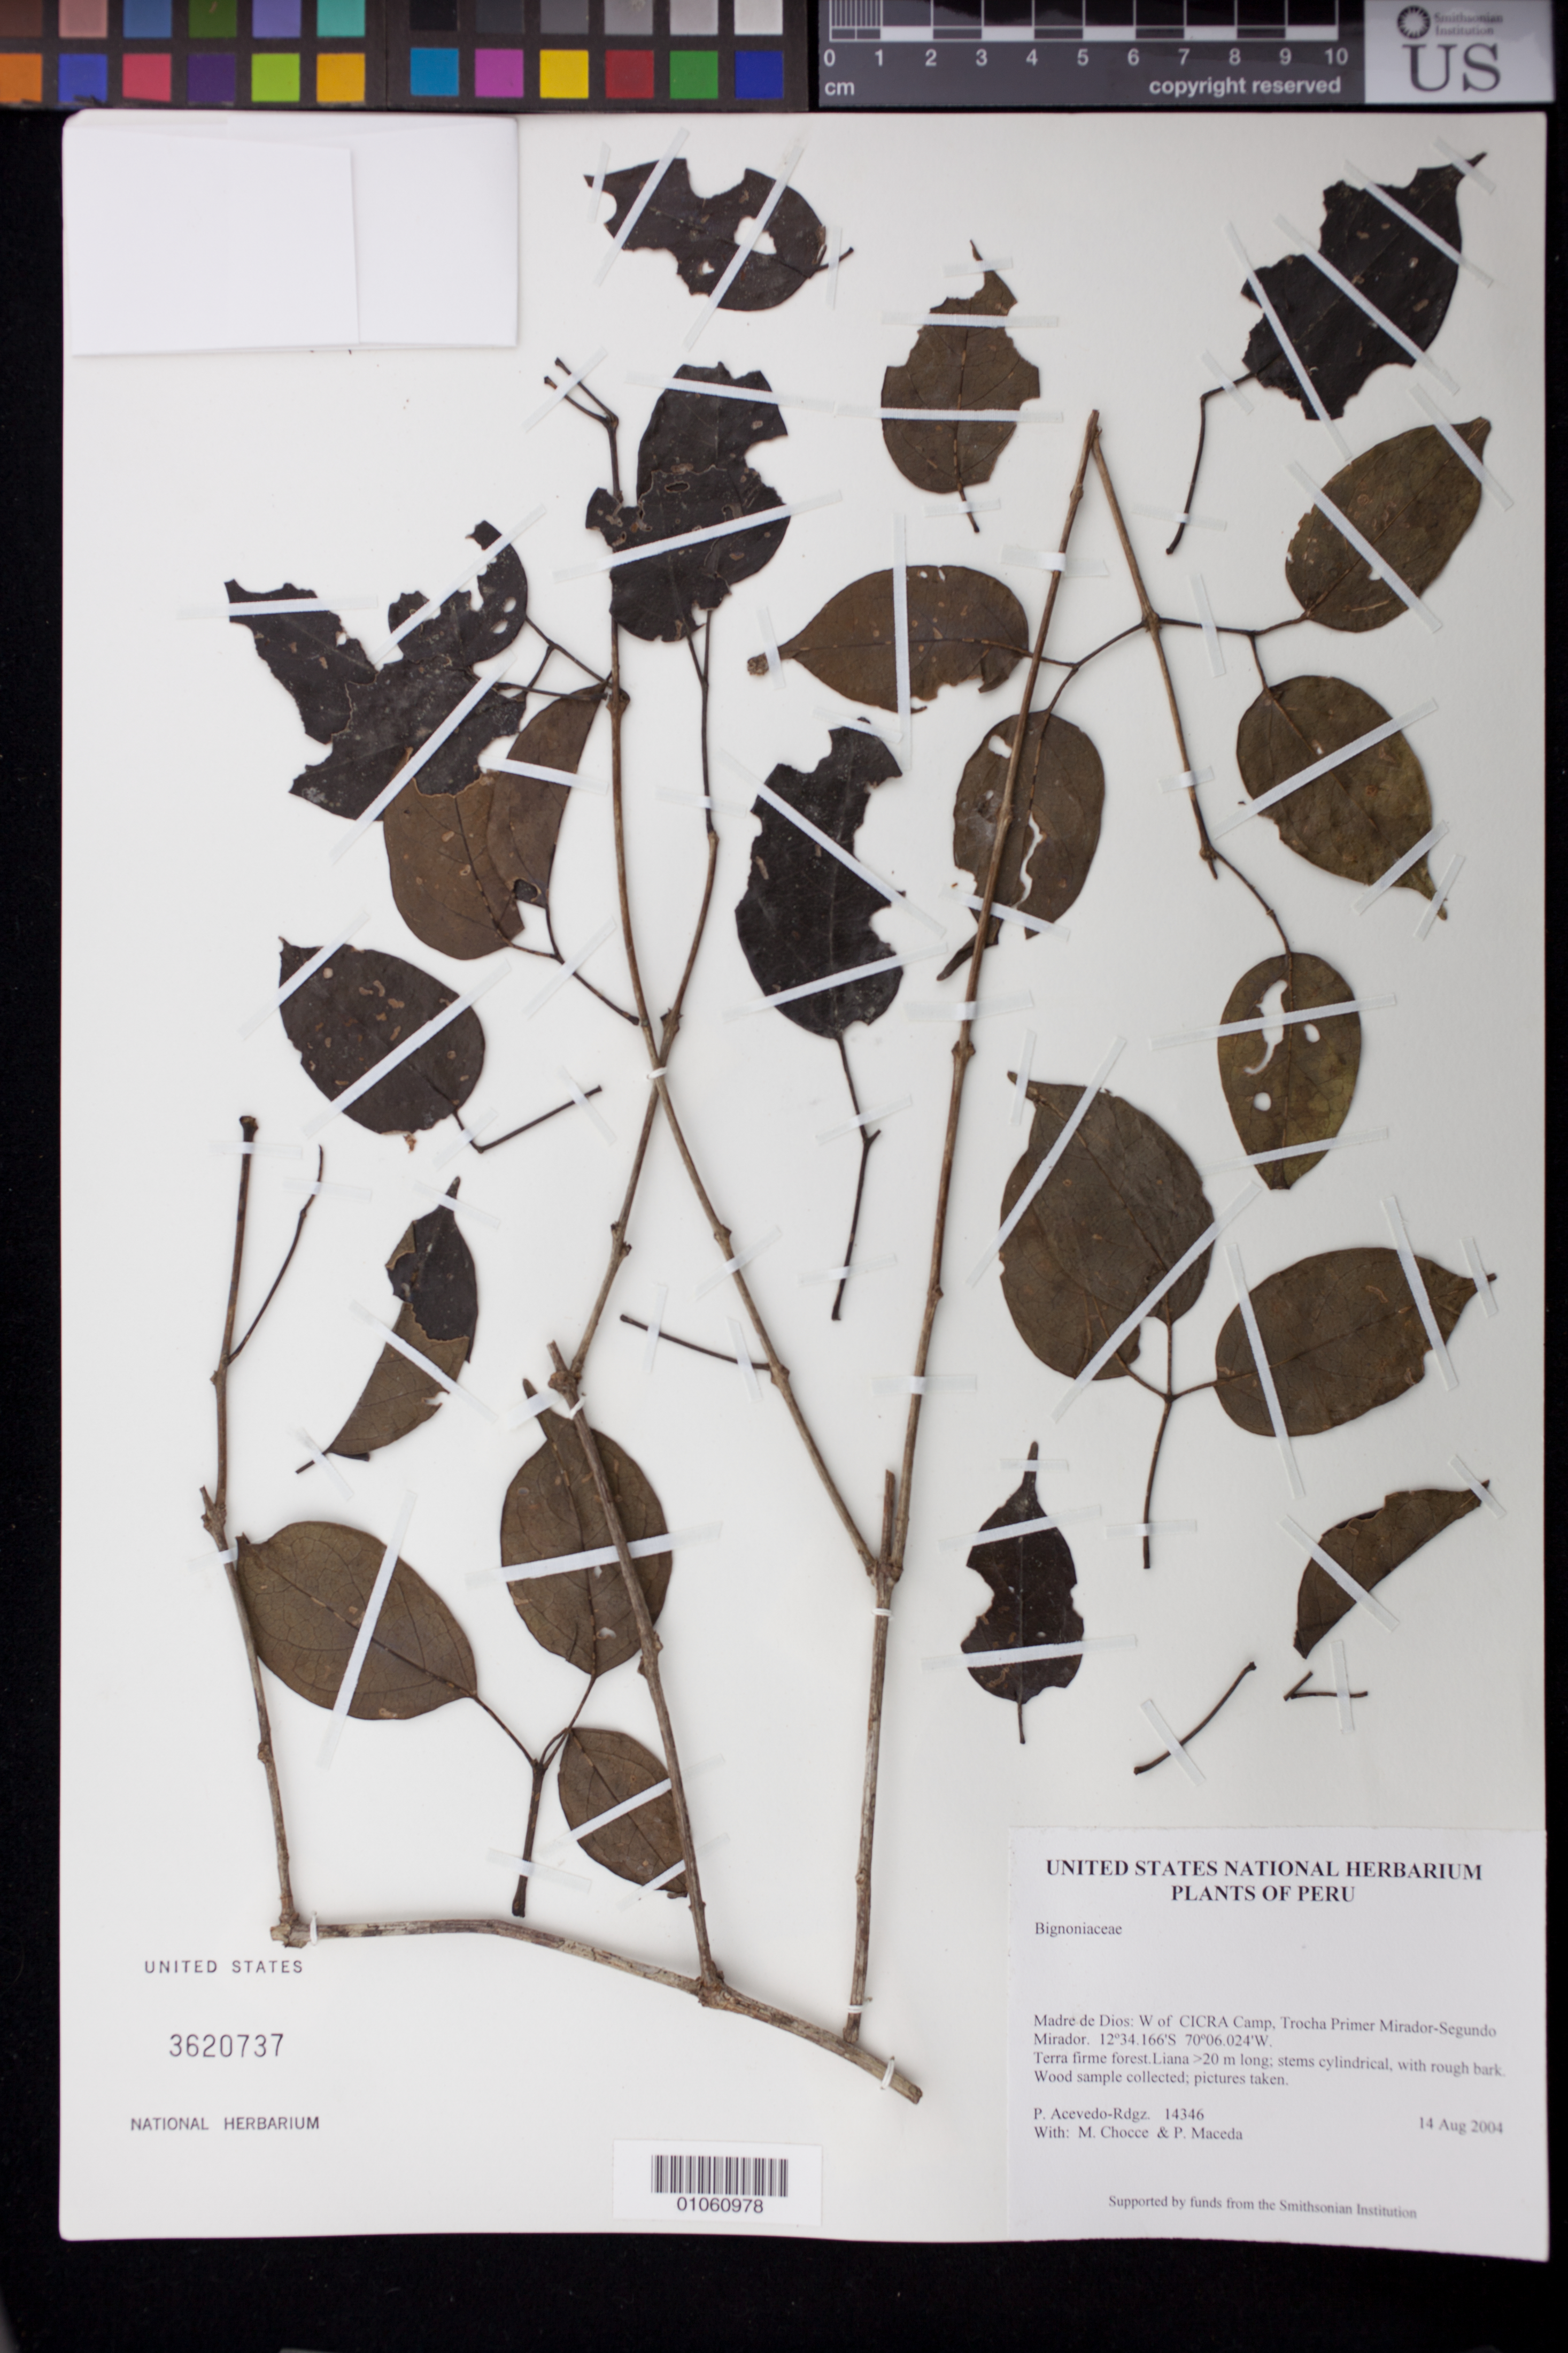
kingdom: Plantae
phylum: Tracheophyta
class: Magnoliopsida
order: Lamiales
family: Bignoniaceae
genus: Bignonia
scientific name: Bignonia sp.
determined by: Acevedo-Rodriguez, P., (US), Smithsonian Institution - National Museum of Natural History (UNITED STATES)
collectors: P. Acevedo-Rodr., M. Chocce & P. Maceda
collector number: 14346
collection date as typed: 14 Aug 2004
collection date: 2004-08-14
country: Peru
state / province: Madre de Dios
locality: Madre de Dios: W of CICRA Camp, Trocha Primer Mirador-Segundo Mirador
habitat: Terra firme forest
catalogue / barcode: US 3620737